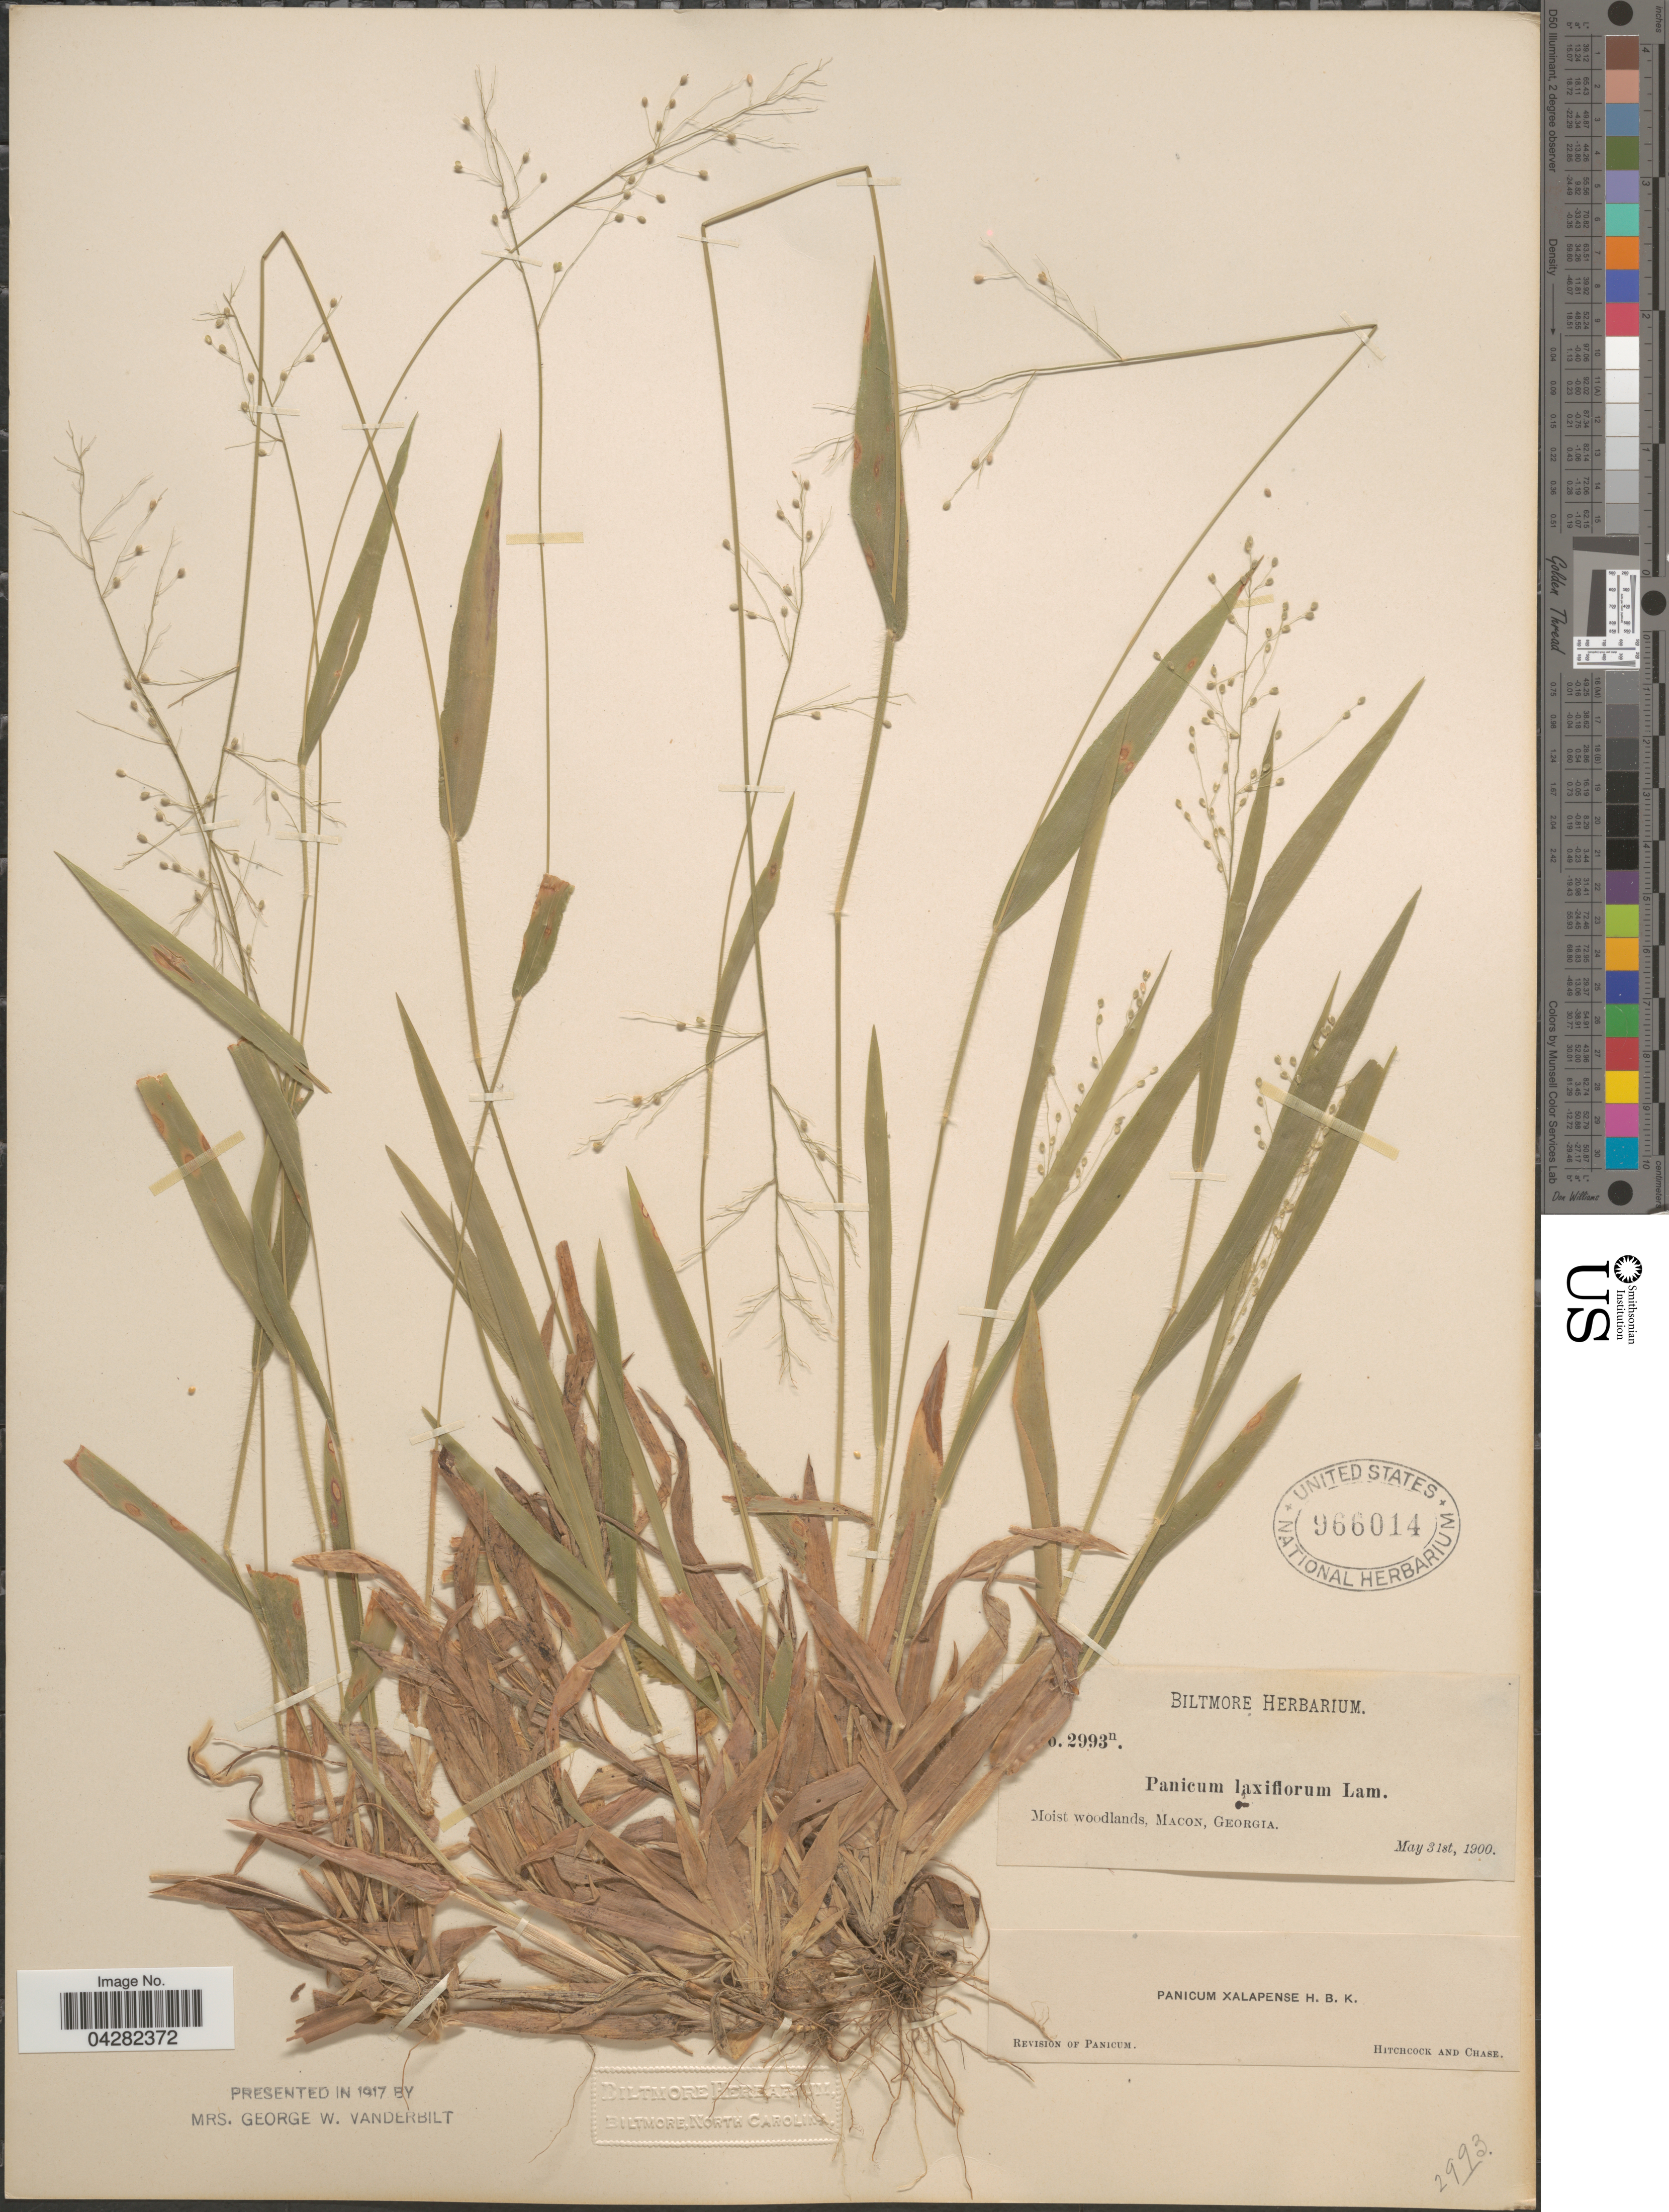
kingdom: Plantae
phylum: Tracheophyta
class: Liliopsida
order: Poales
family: Poaceae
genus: Dichanthelium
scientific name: Dichanthelium laxiflorum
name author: (Lam.) Gould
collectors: ex herb. Biltmore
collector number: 2993n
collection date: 1900-05-31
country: United States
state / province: Georgia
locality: Moist woodlands, Macon.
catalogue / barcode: US 966014